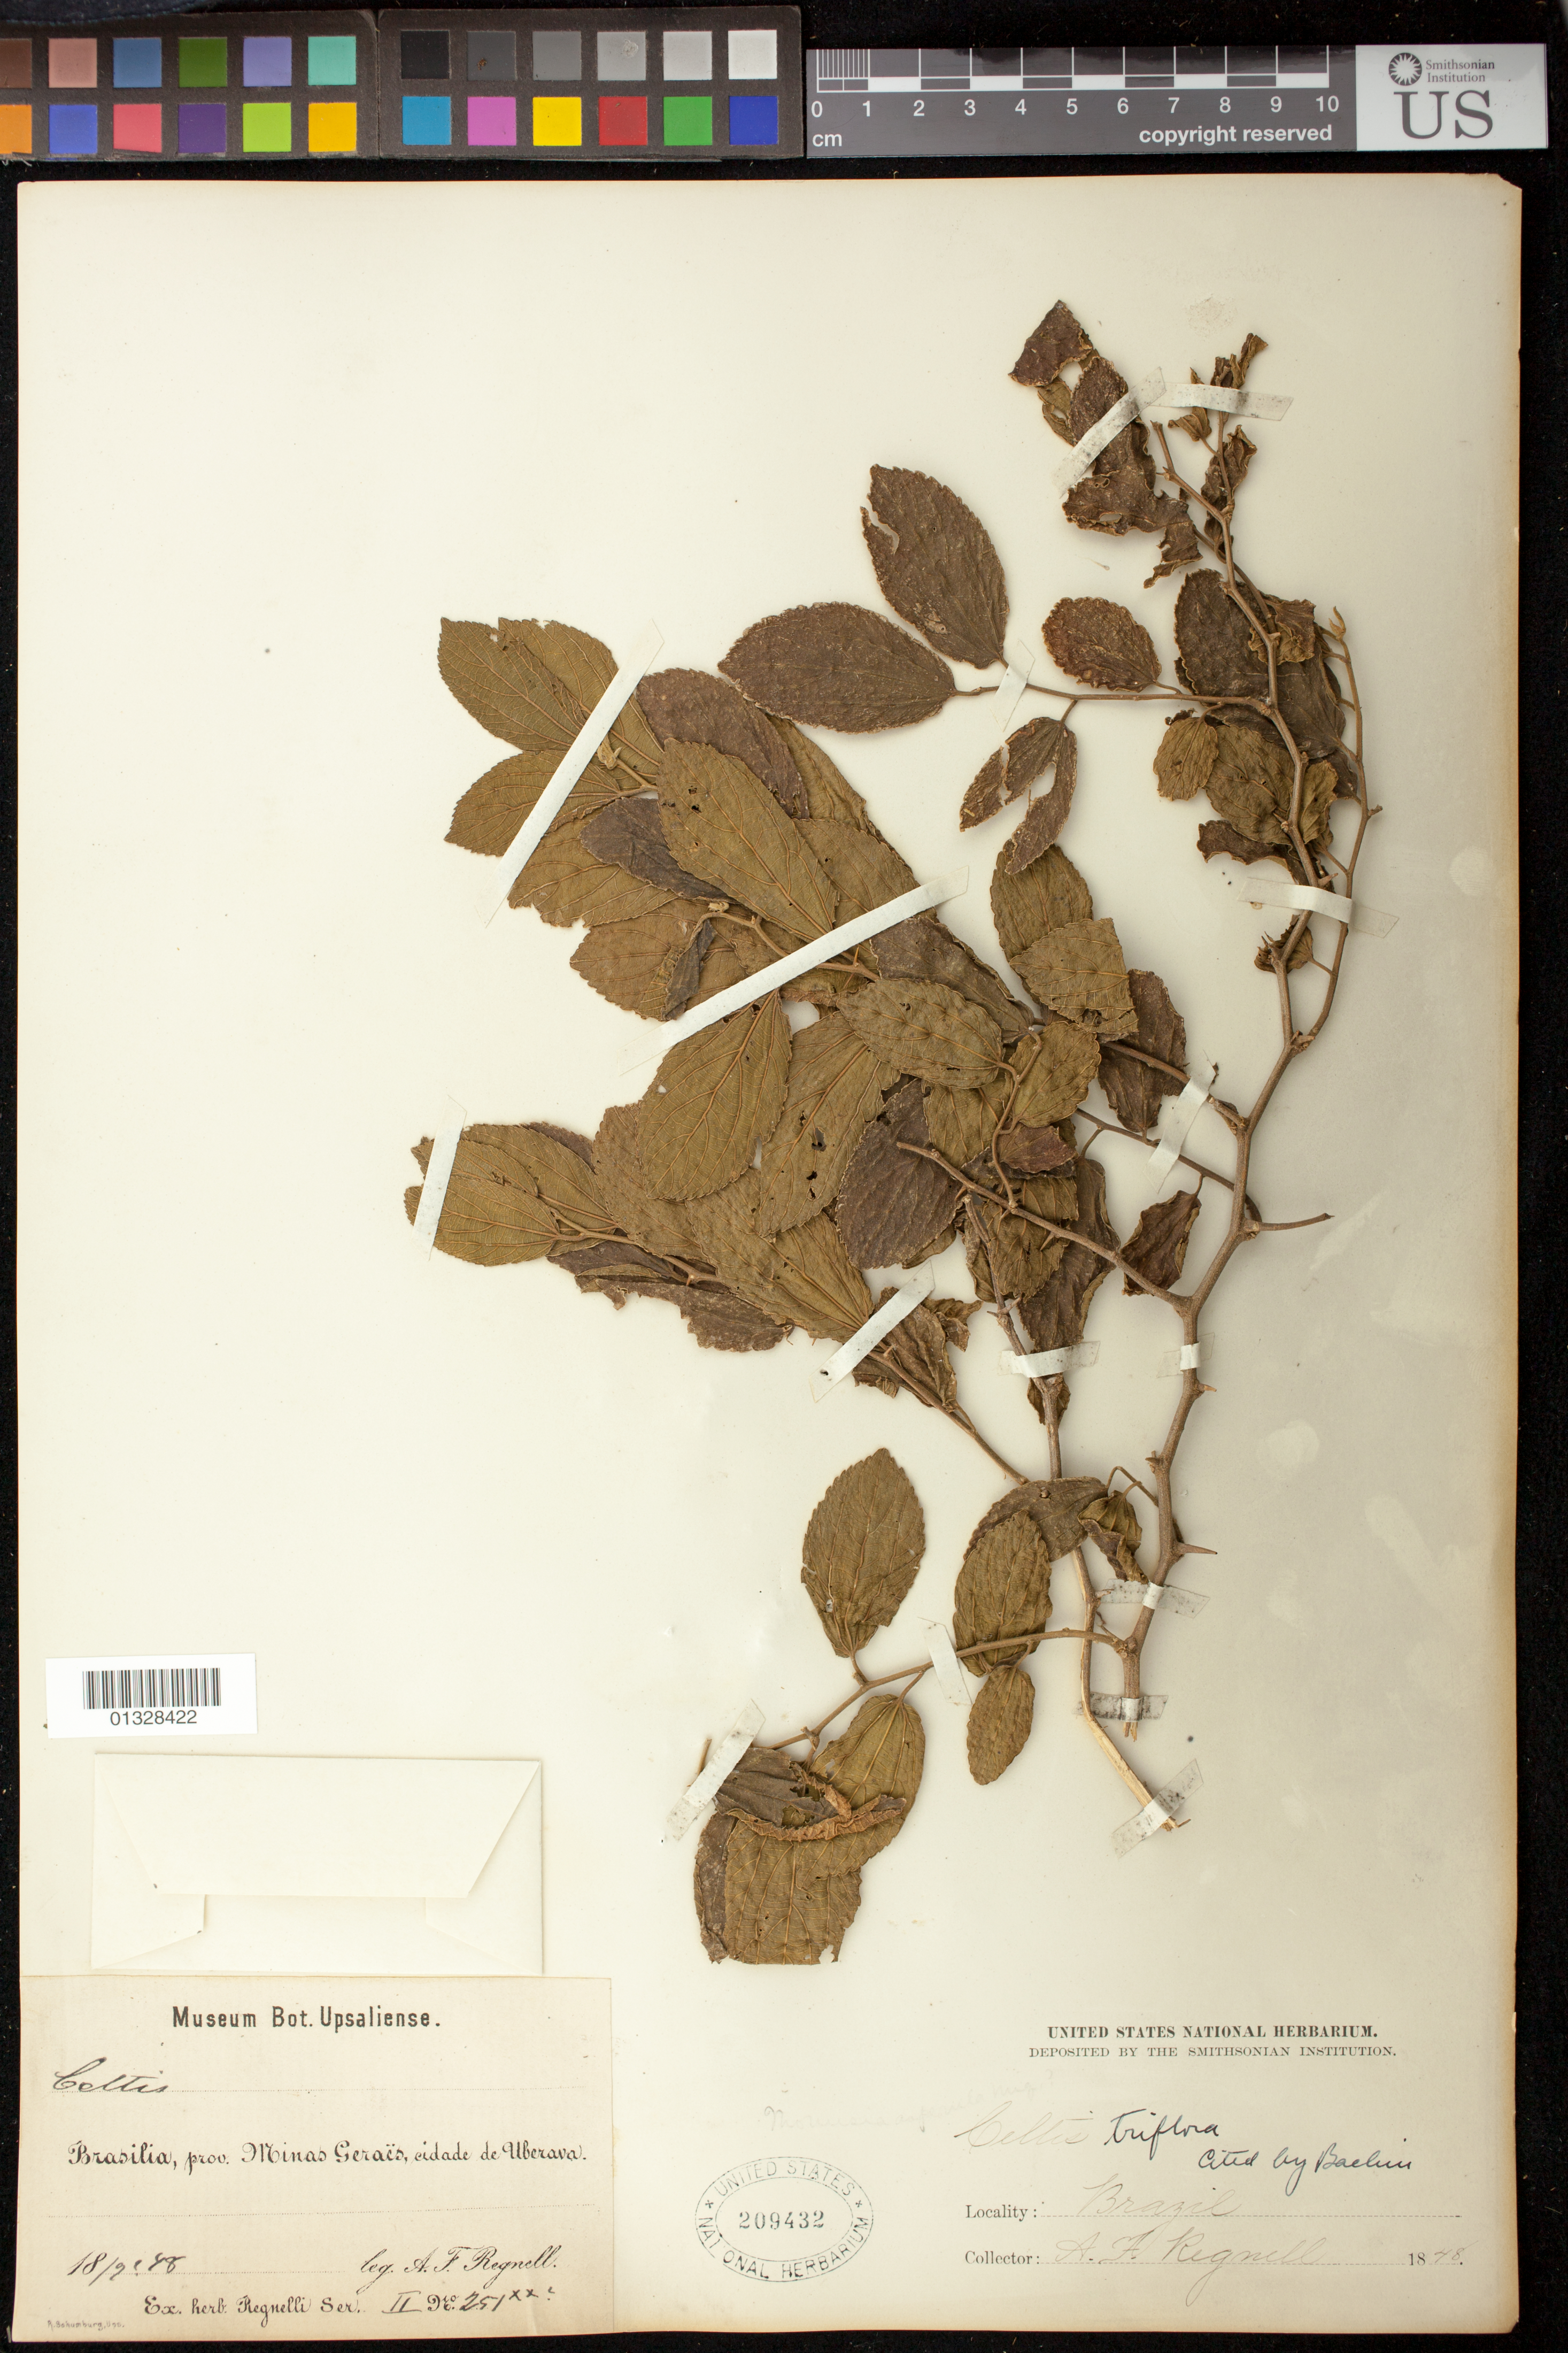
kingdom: Plantae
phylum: Tracheophyta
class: Magnoliopsida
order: Rosales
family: Cannabaceae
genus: Celtis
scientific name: Celtis triflora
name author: (Klotzsch) Ruiz ex Miq.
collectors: A. Regnell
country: Brazil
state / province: Minas Gerais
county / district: Uberaba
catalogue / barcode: US 209432